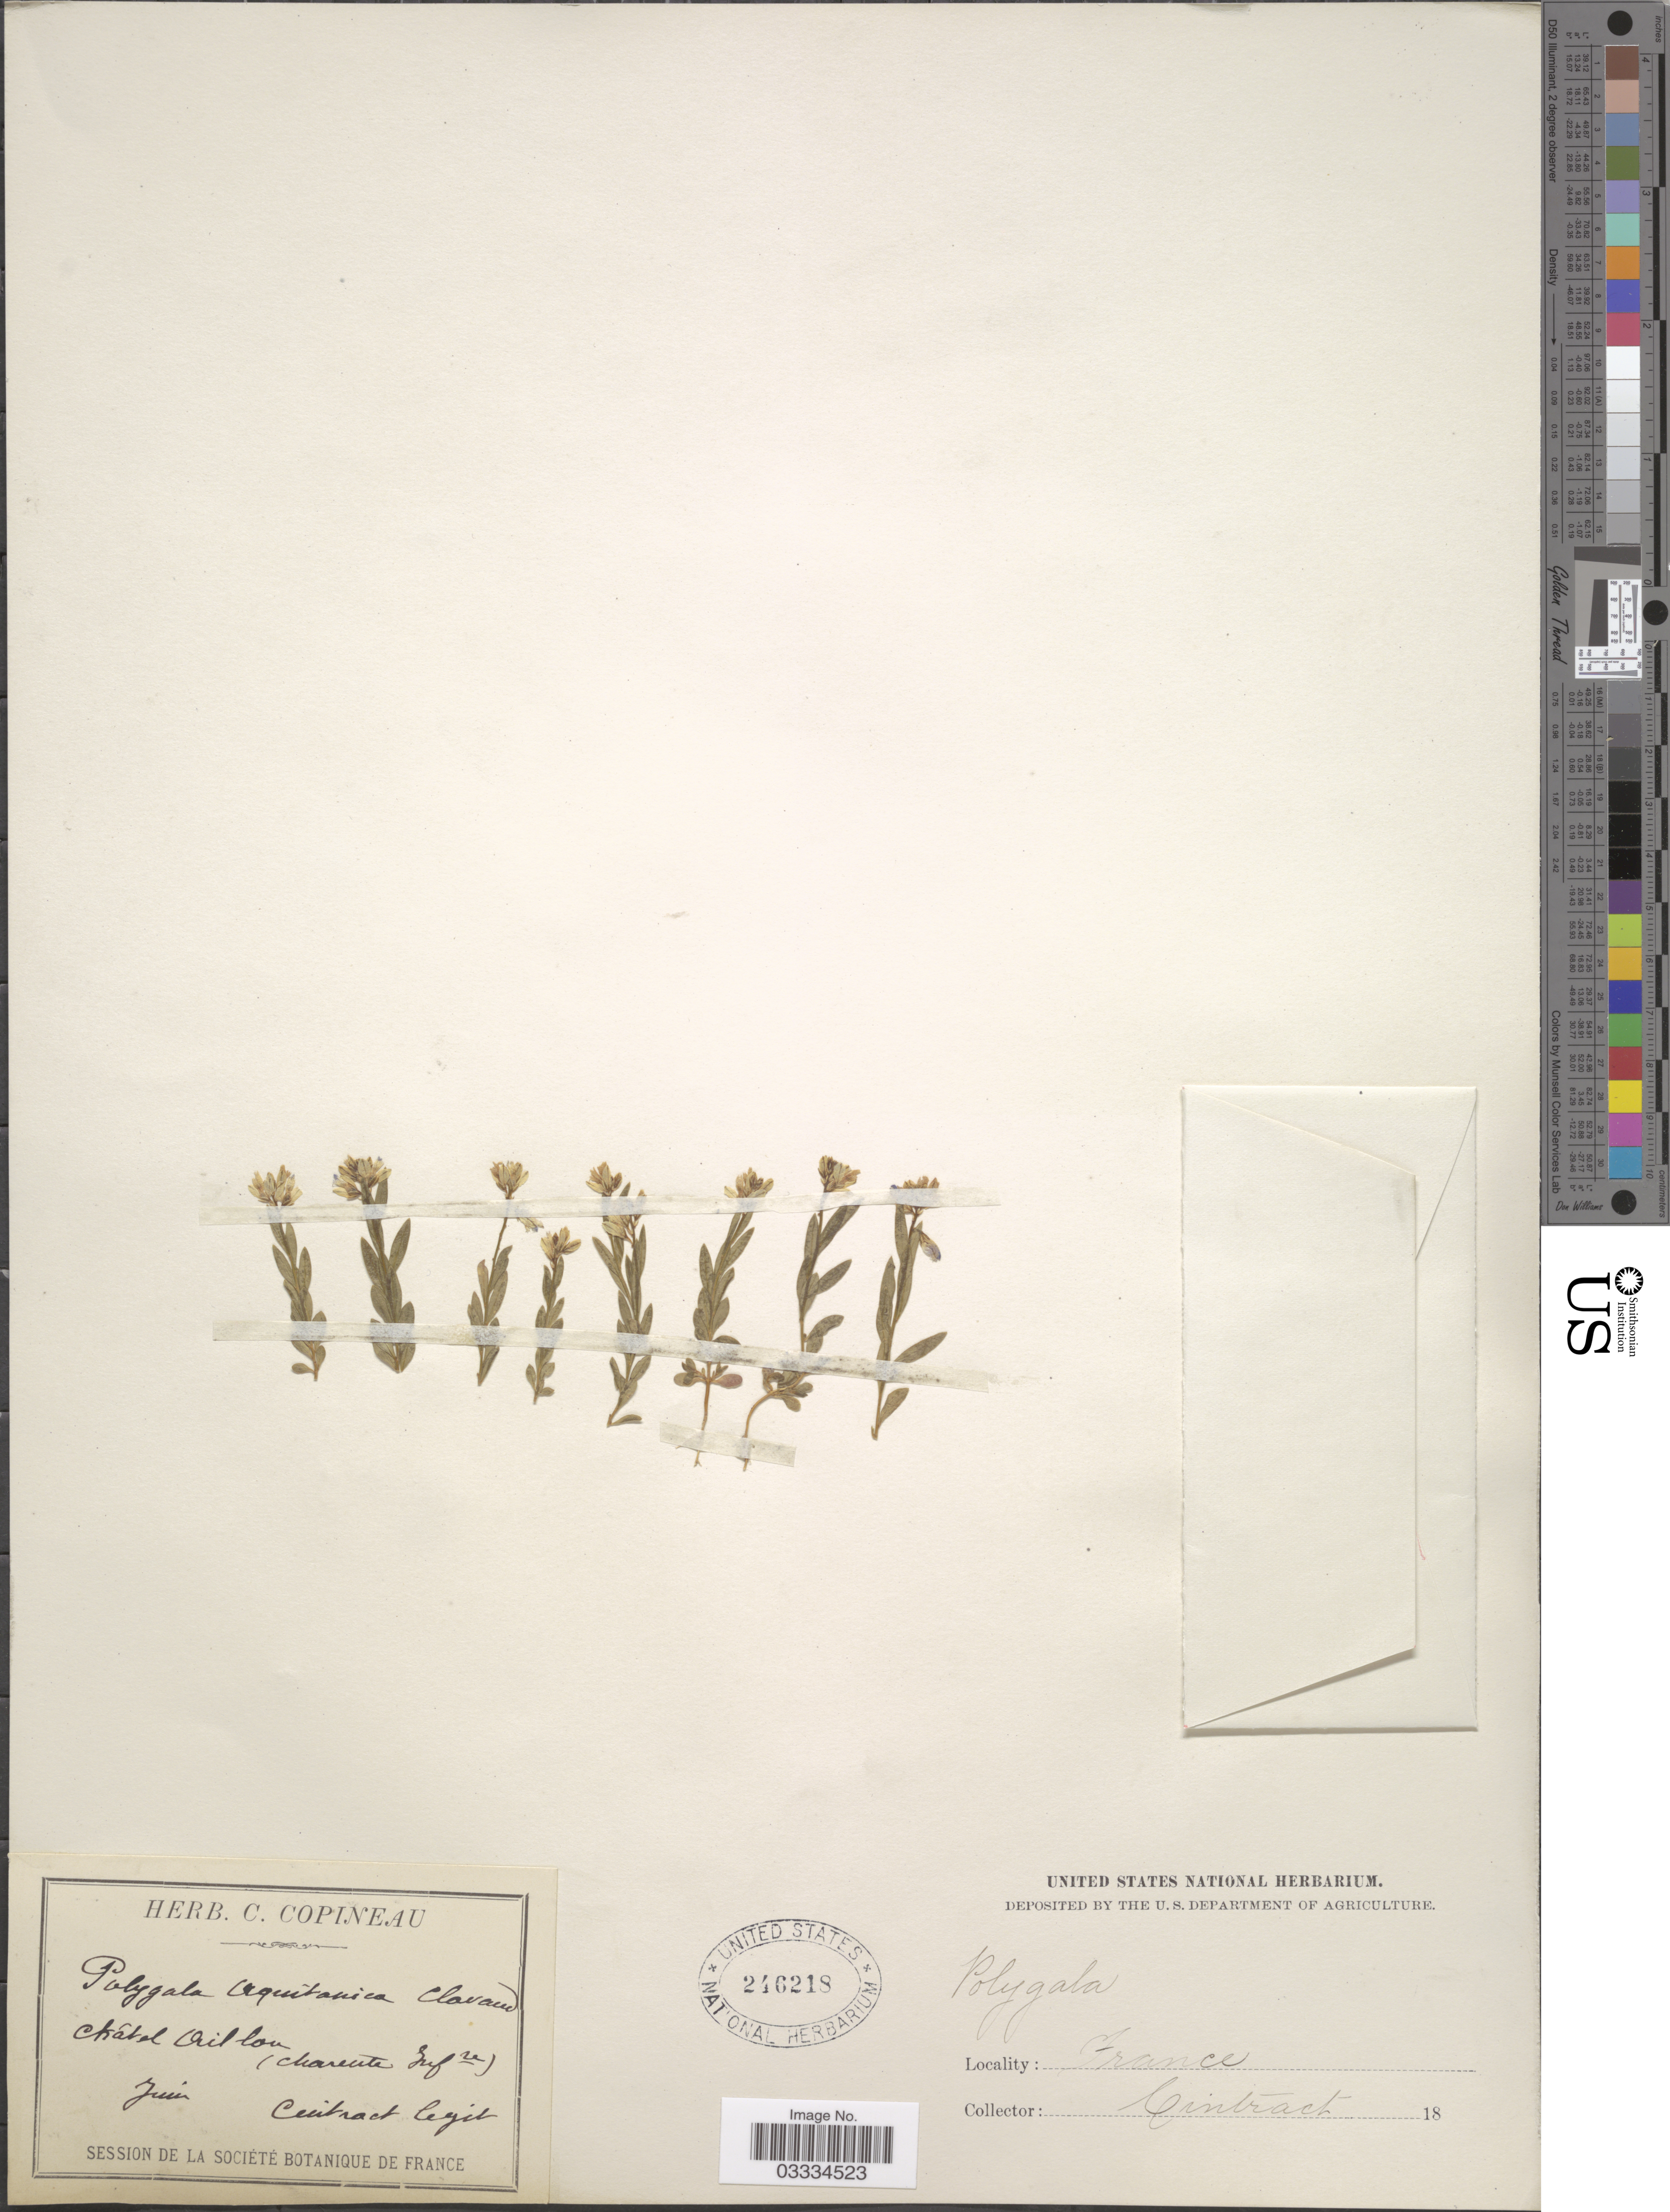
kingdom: Plantae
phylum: Tracheophyta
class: Magnoliopsida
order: Fabales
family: Polygalaceae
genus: Polygala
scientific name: Polygala sp.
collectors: Cintract, --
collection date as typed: juin 18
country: France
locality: Châtel Aillon (charente Infre)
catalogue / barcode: US 246218